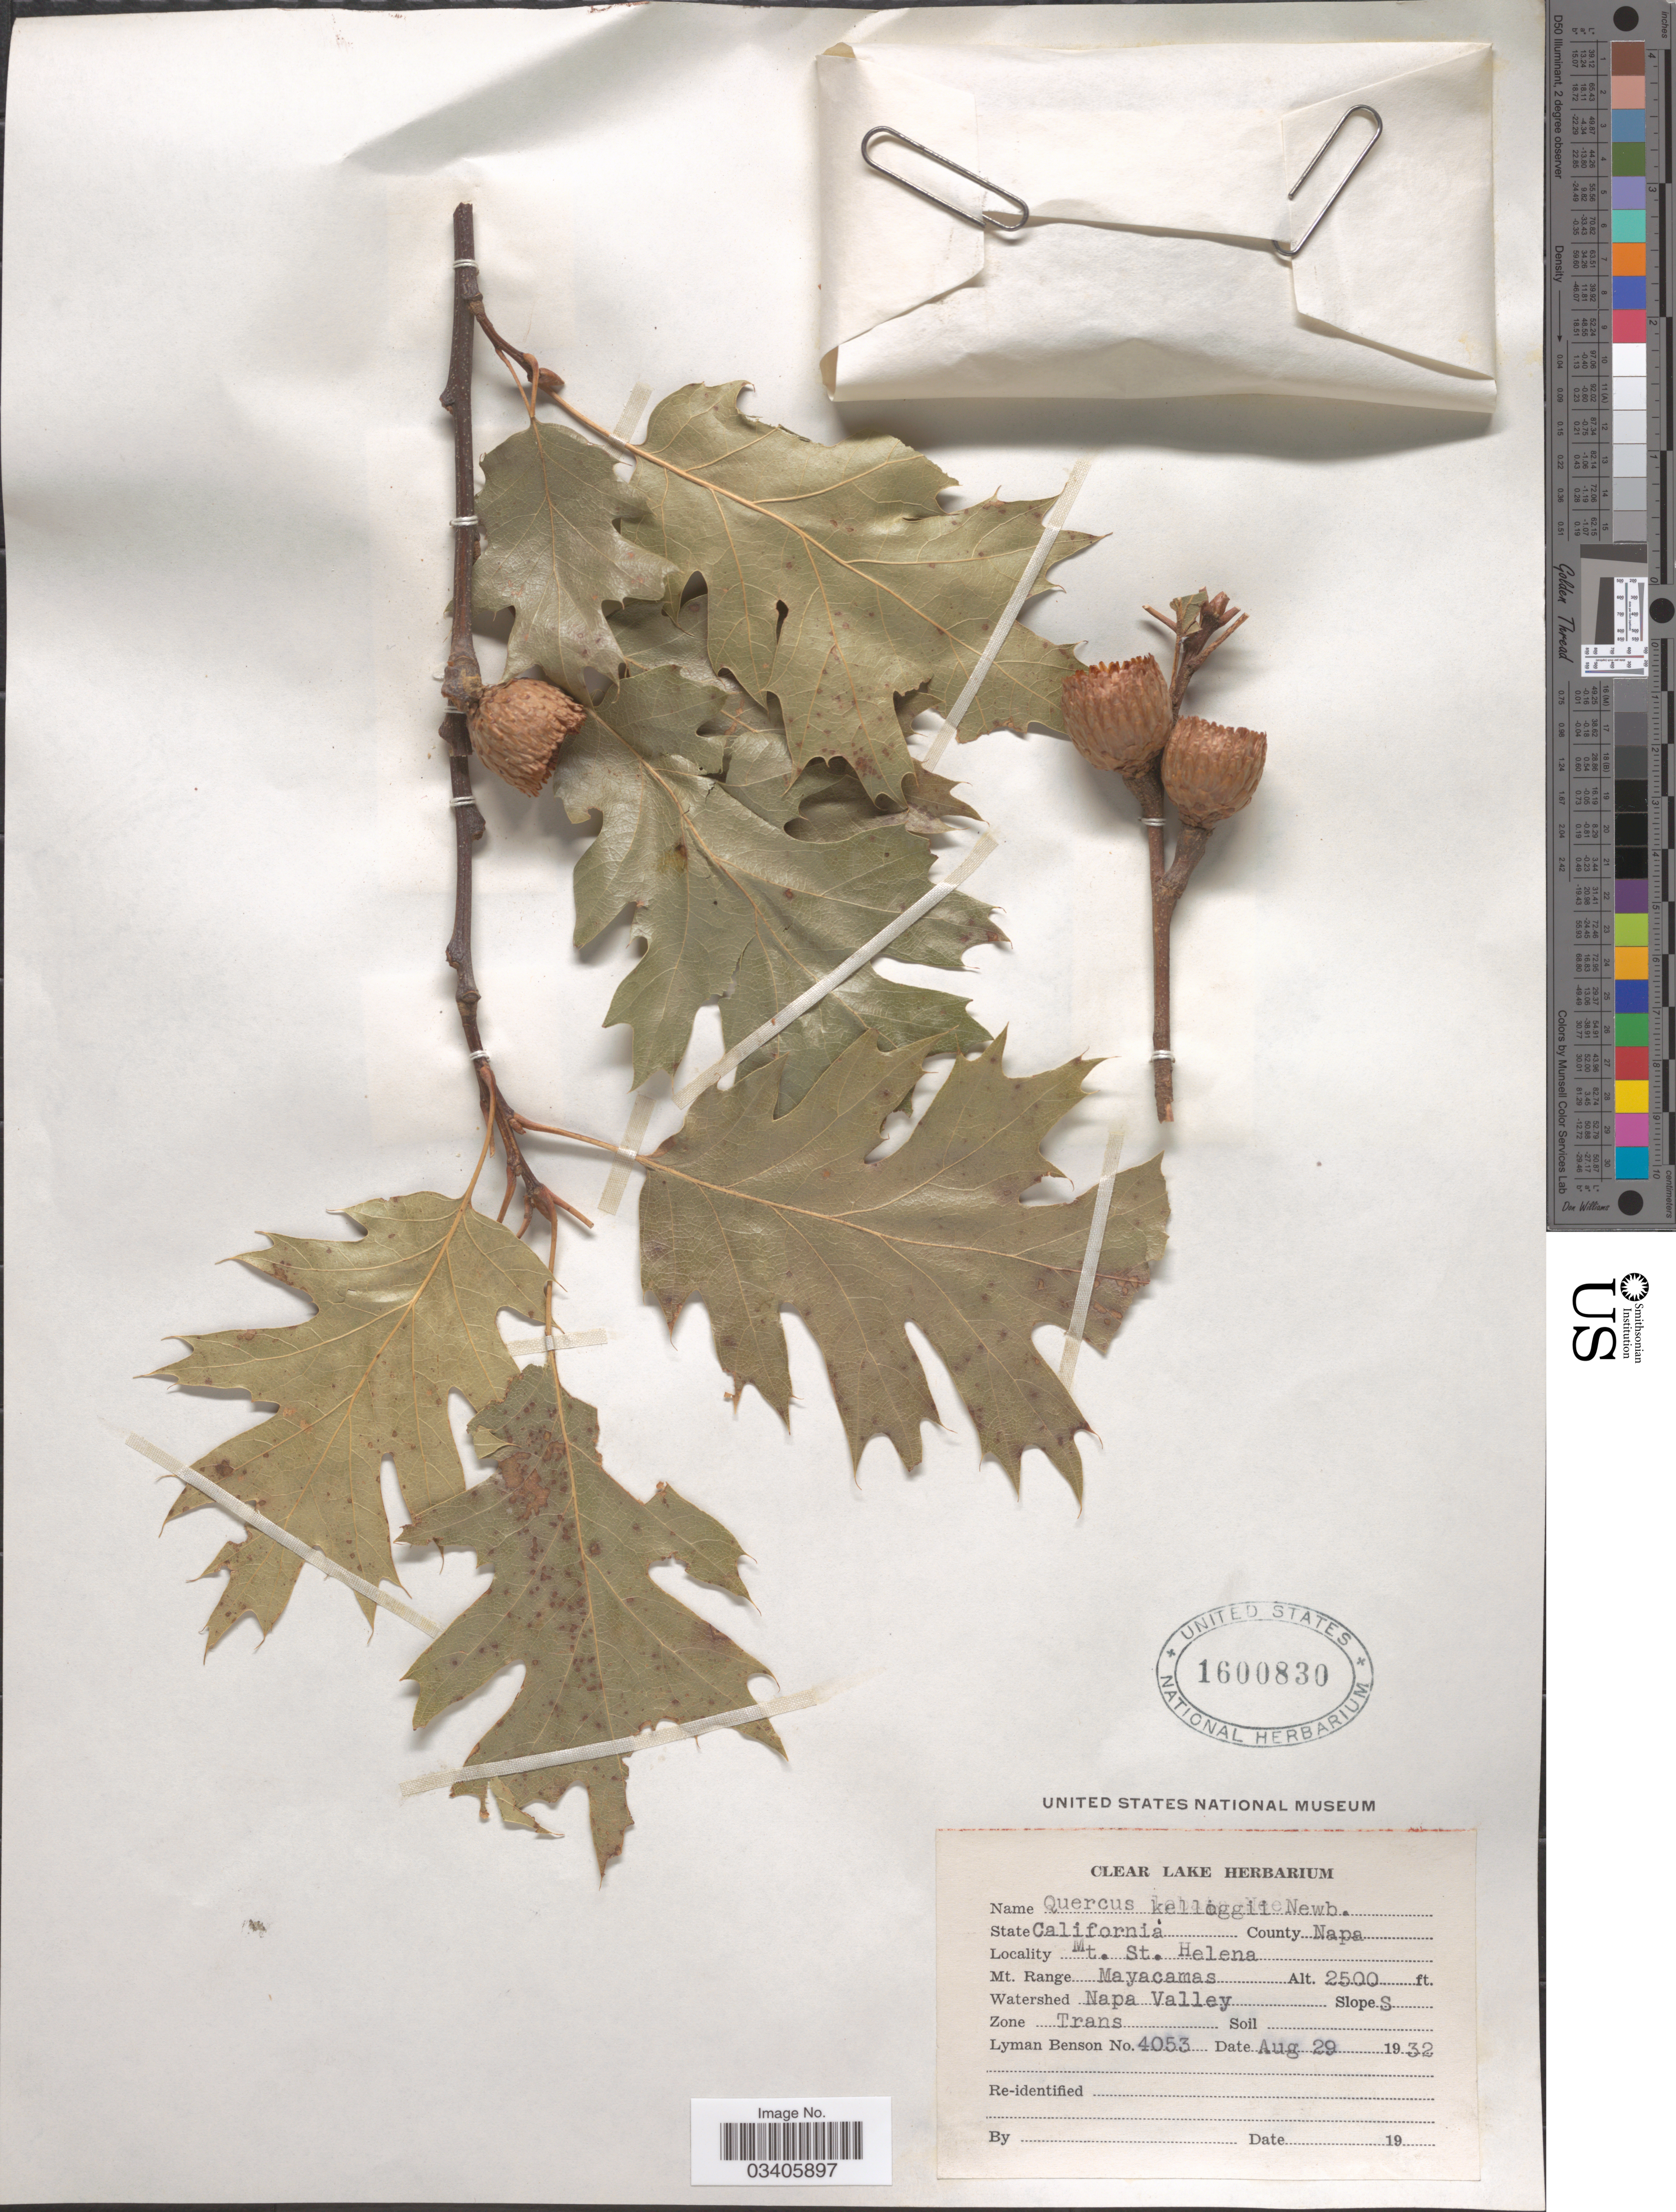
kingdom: Plantae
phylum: Tracheophyta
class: Magnoliopsida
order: Fagales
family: Fagaceae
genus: Quercus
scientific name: Quercus kelloggii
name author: Newb.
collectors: L. D. Benson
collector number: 4053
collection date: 1932-08-29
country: United States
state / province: California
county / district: Napa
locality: County Napa. Mt. St. Helena. Mt. Range Mayacamas. Watershed Napa Valley Slopes: S.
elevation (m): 762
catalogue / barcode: US 1600830